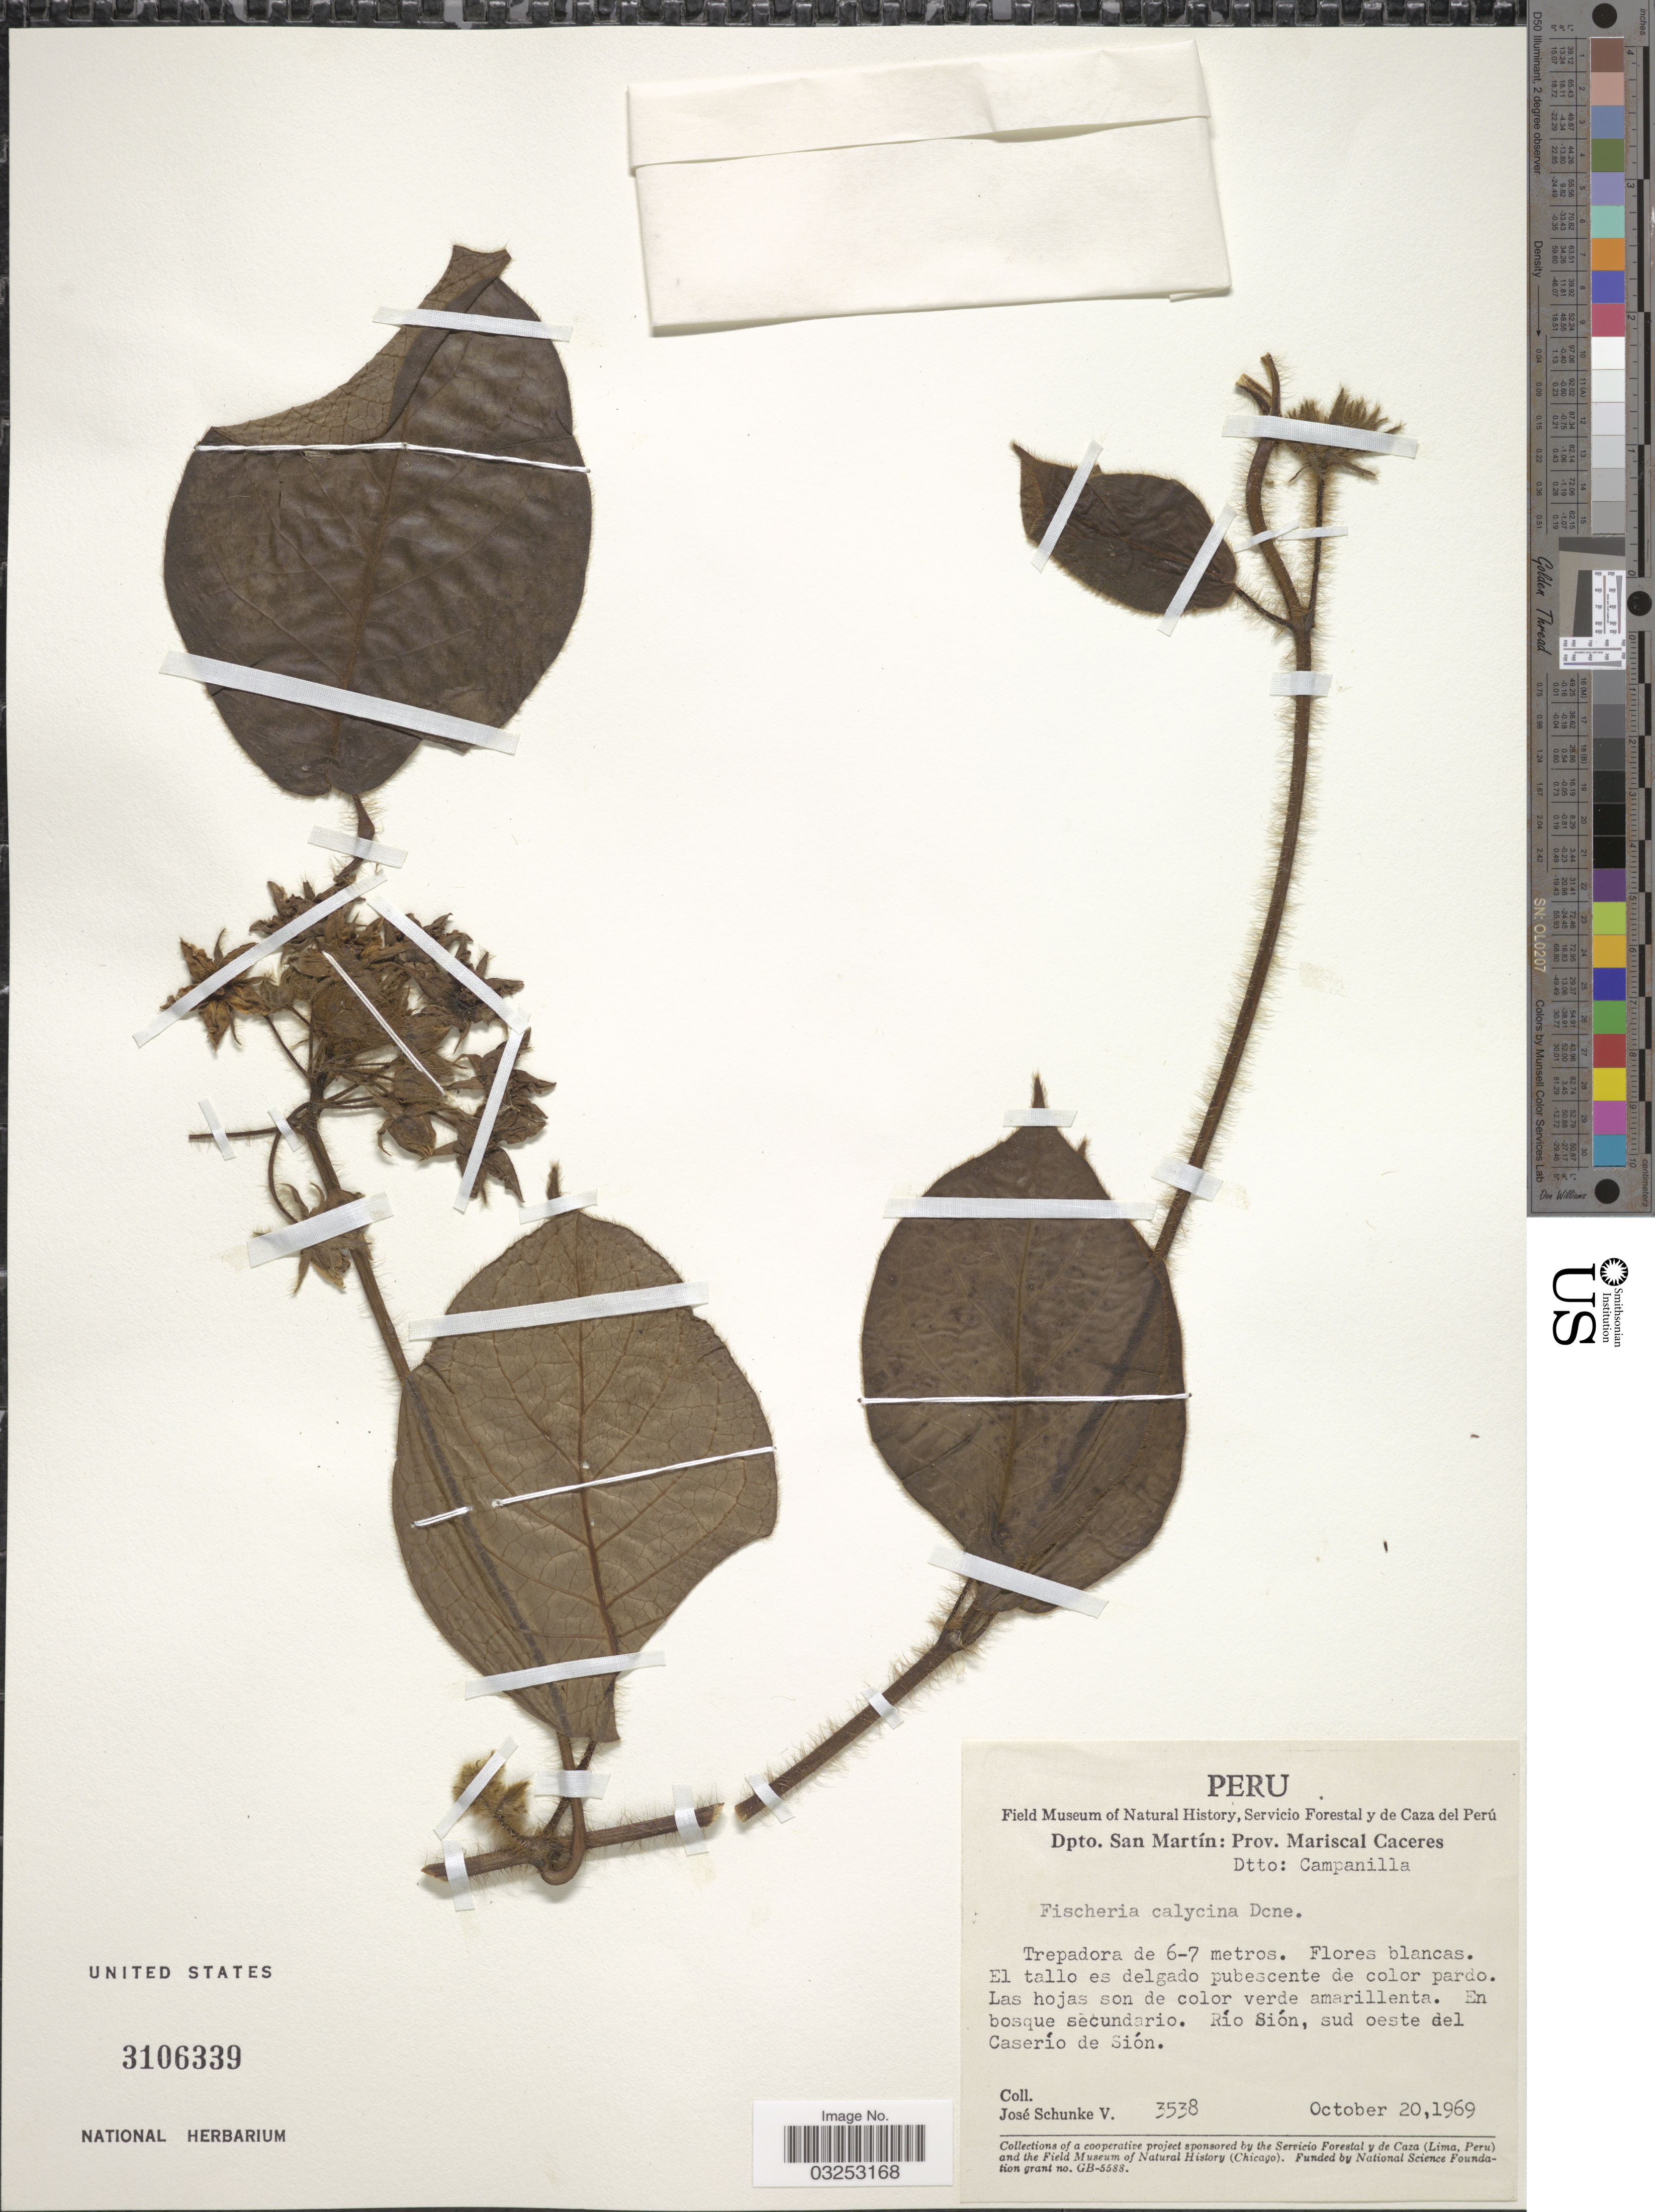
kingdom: Plantae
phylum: Tracheophyta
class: Magnoliopsida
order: Gentianales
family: Apocynaceae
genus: Fischeria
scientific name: Fischeria stellata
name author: (Vell.) E. Fourn.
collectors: J. Schunke Vigo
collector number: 3538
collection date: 1969-10-20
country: Peru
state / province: San Martín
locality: Dpto. San Martín: Prov. Mariscal Caceres, Dtto: Campanilla, En bosque secundario. Río Sión, sud oeste del Caserío de Sión.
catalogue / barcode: US 3106339